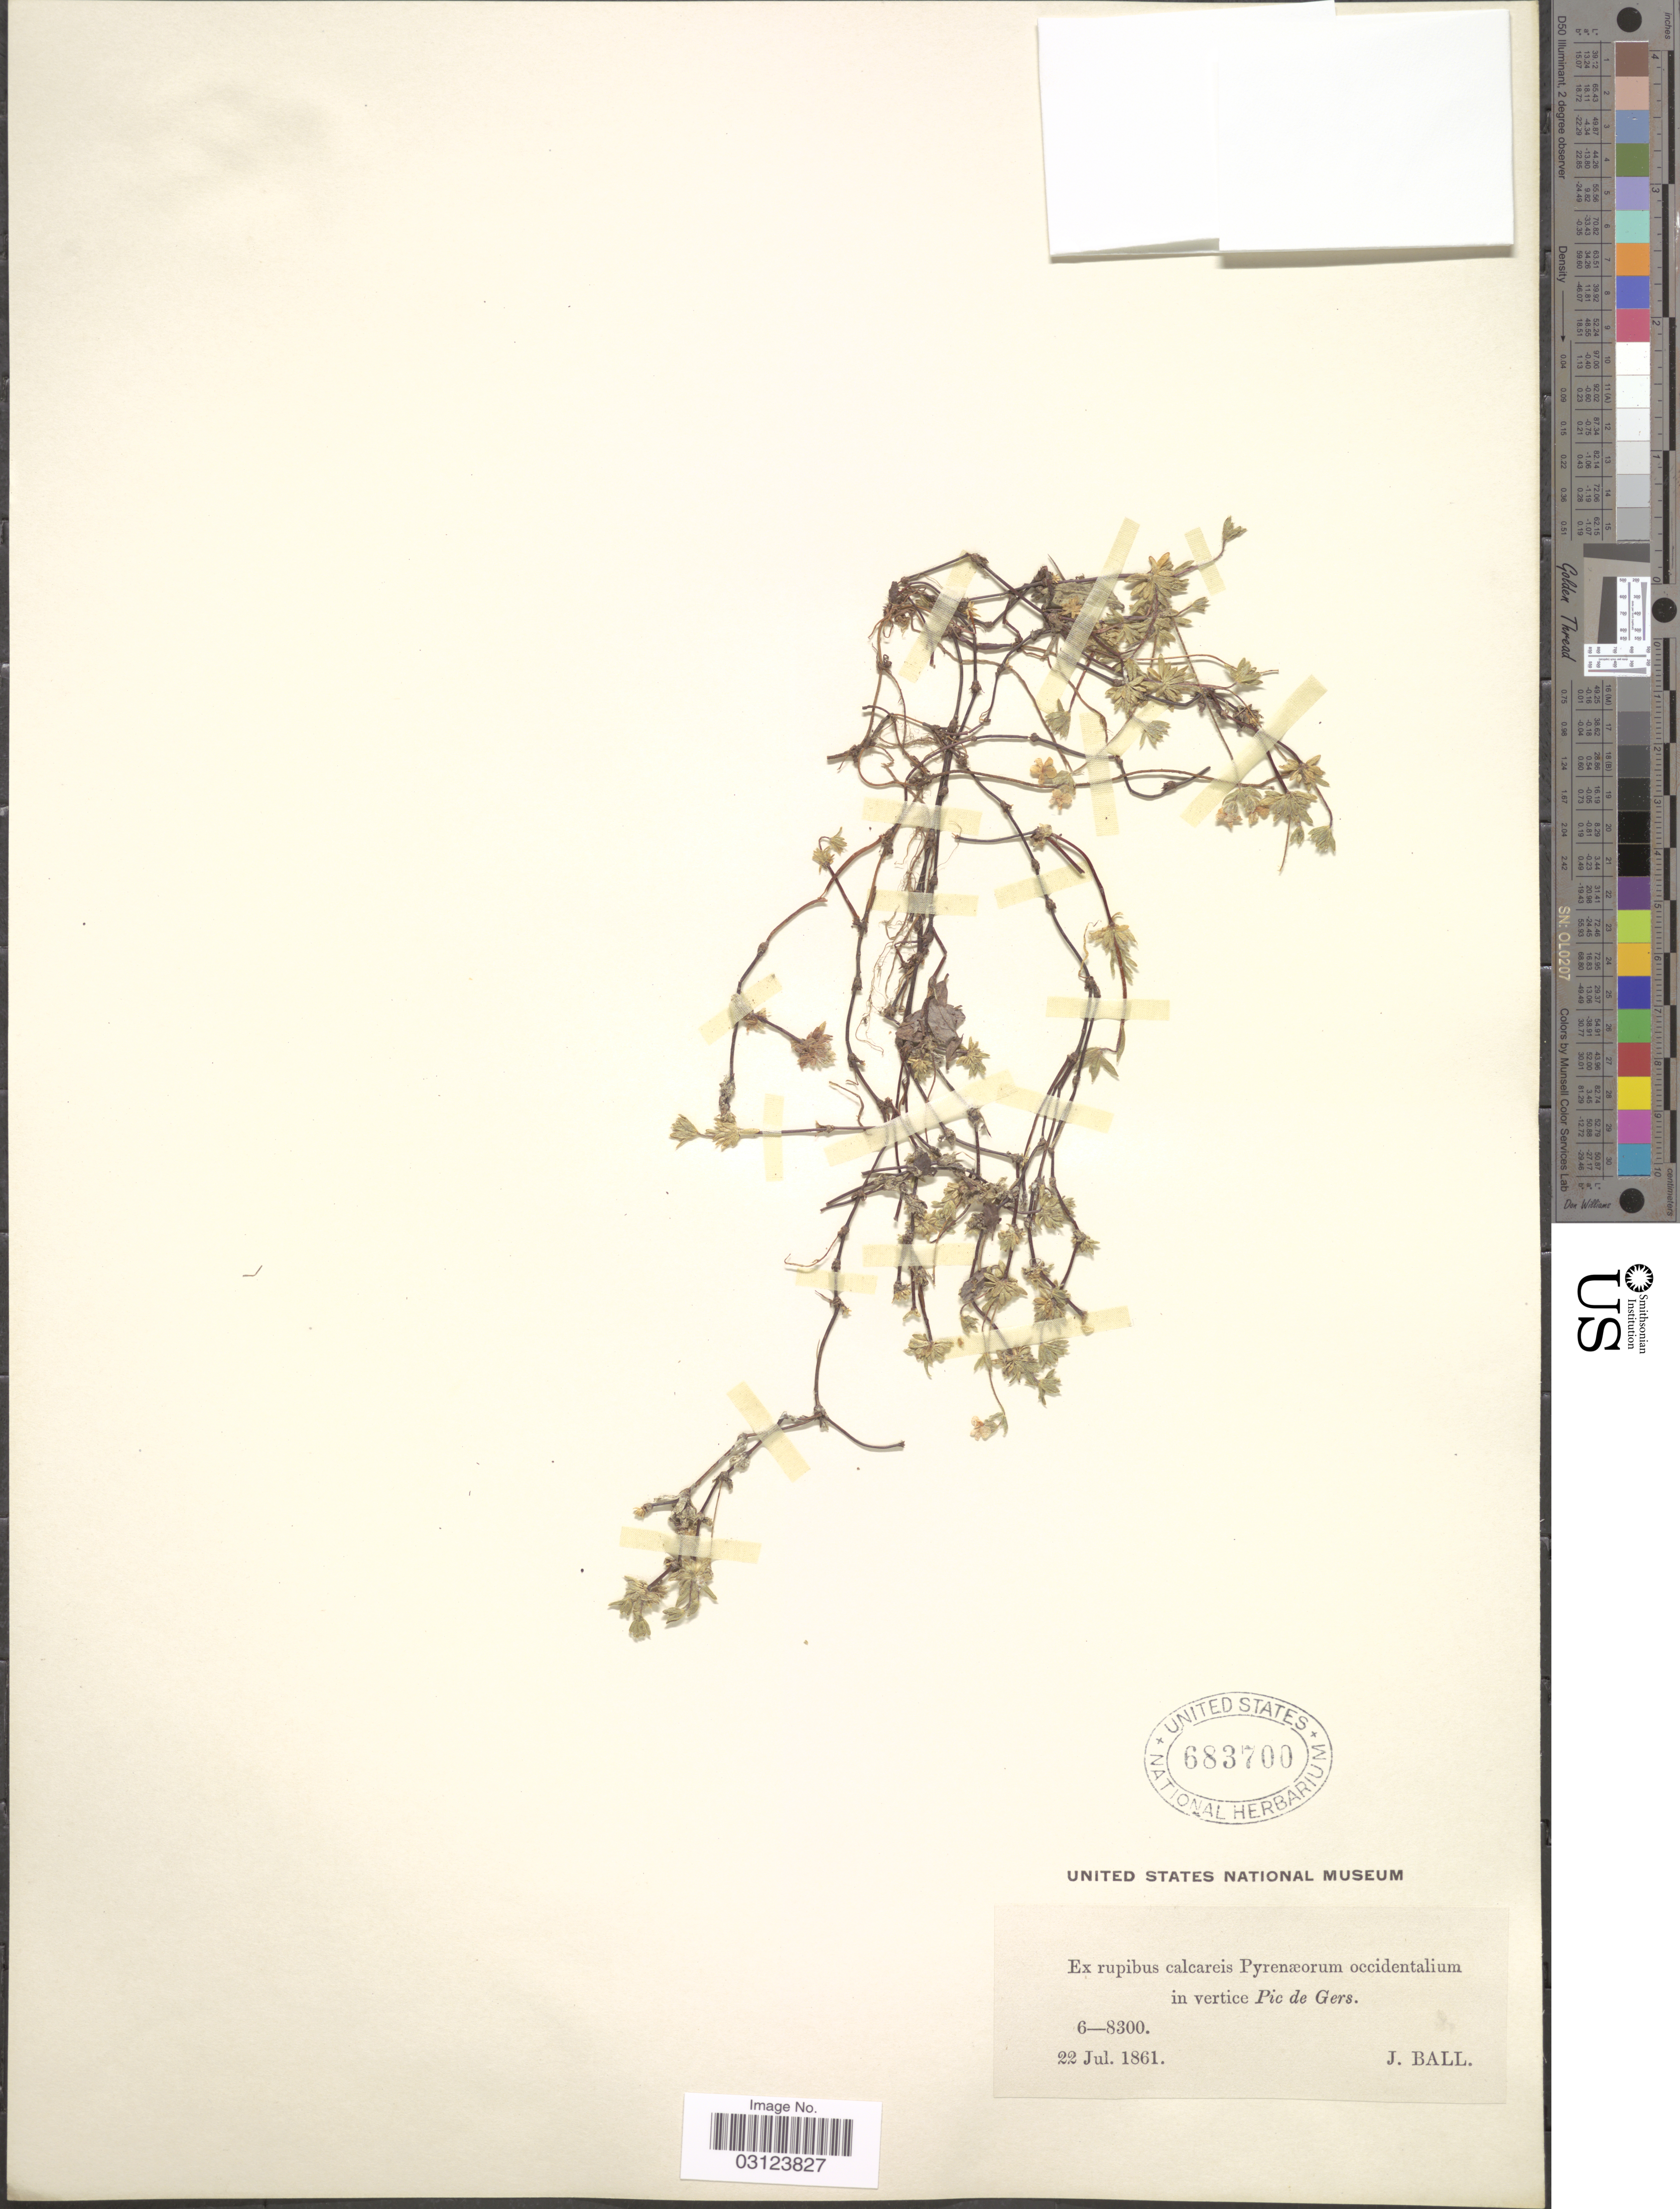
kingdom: Plantae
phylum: Tracheophyta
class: Magnoliopsida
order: Ericales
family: Primulaceae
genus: Androsace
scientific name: Androsace sp.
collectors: J. Ball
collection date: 1861-07-22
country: France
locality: Ex rupibus calcareis Pyrenæorum occidentalium in vertice Pic de Gers.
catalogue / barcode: US 683700